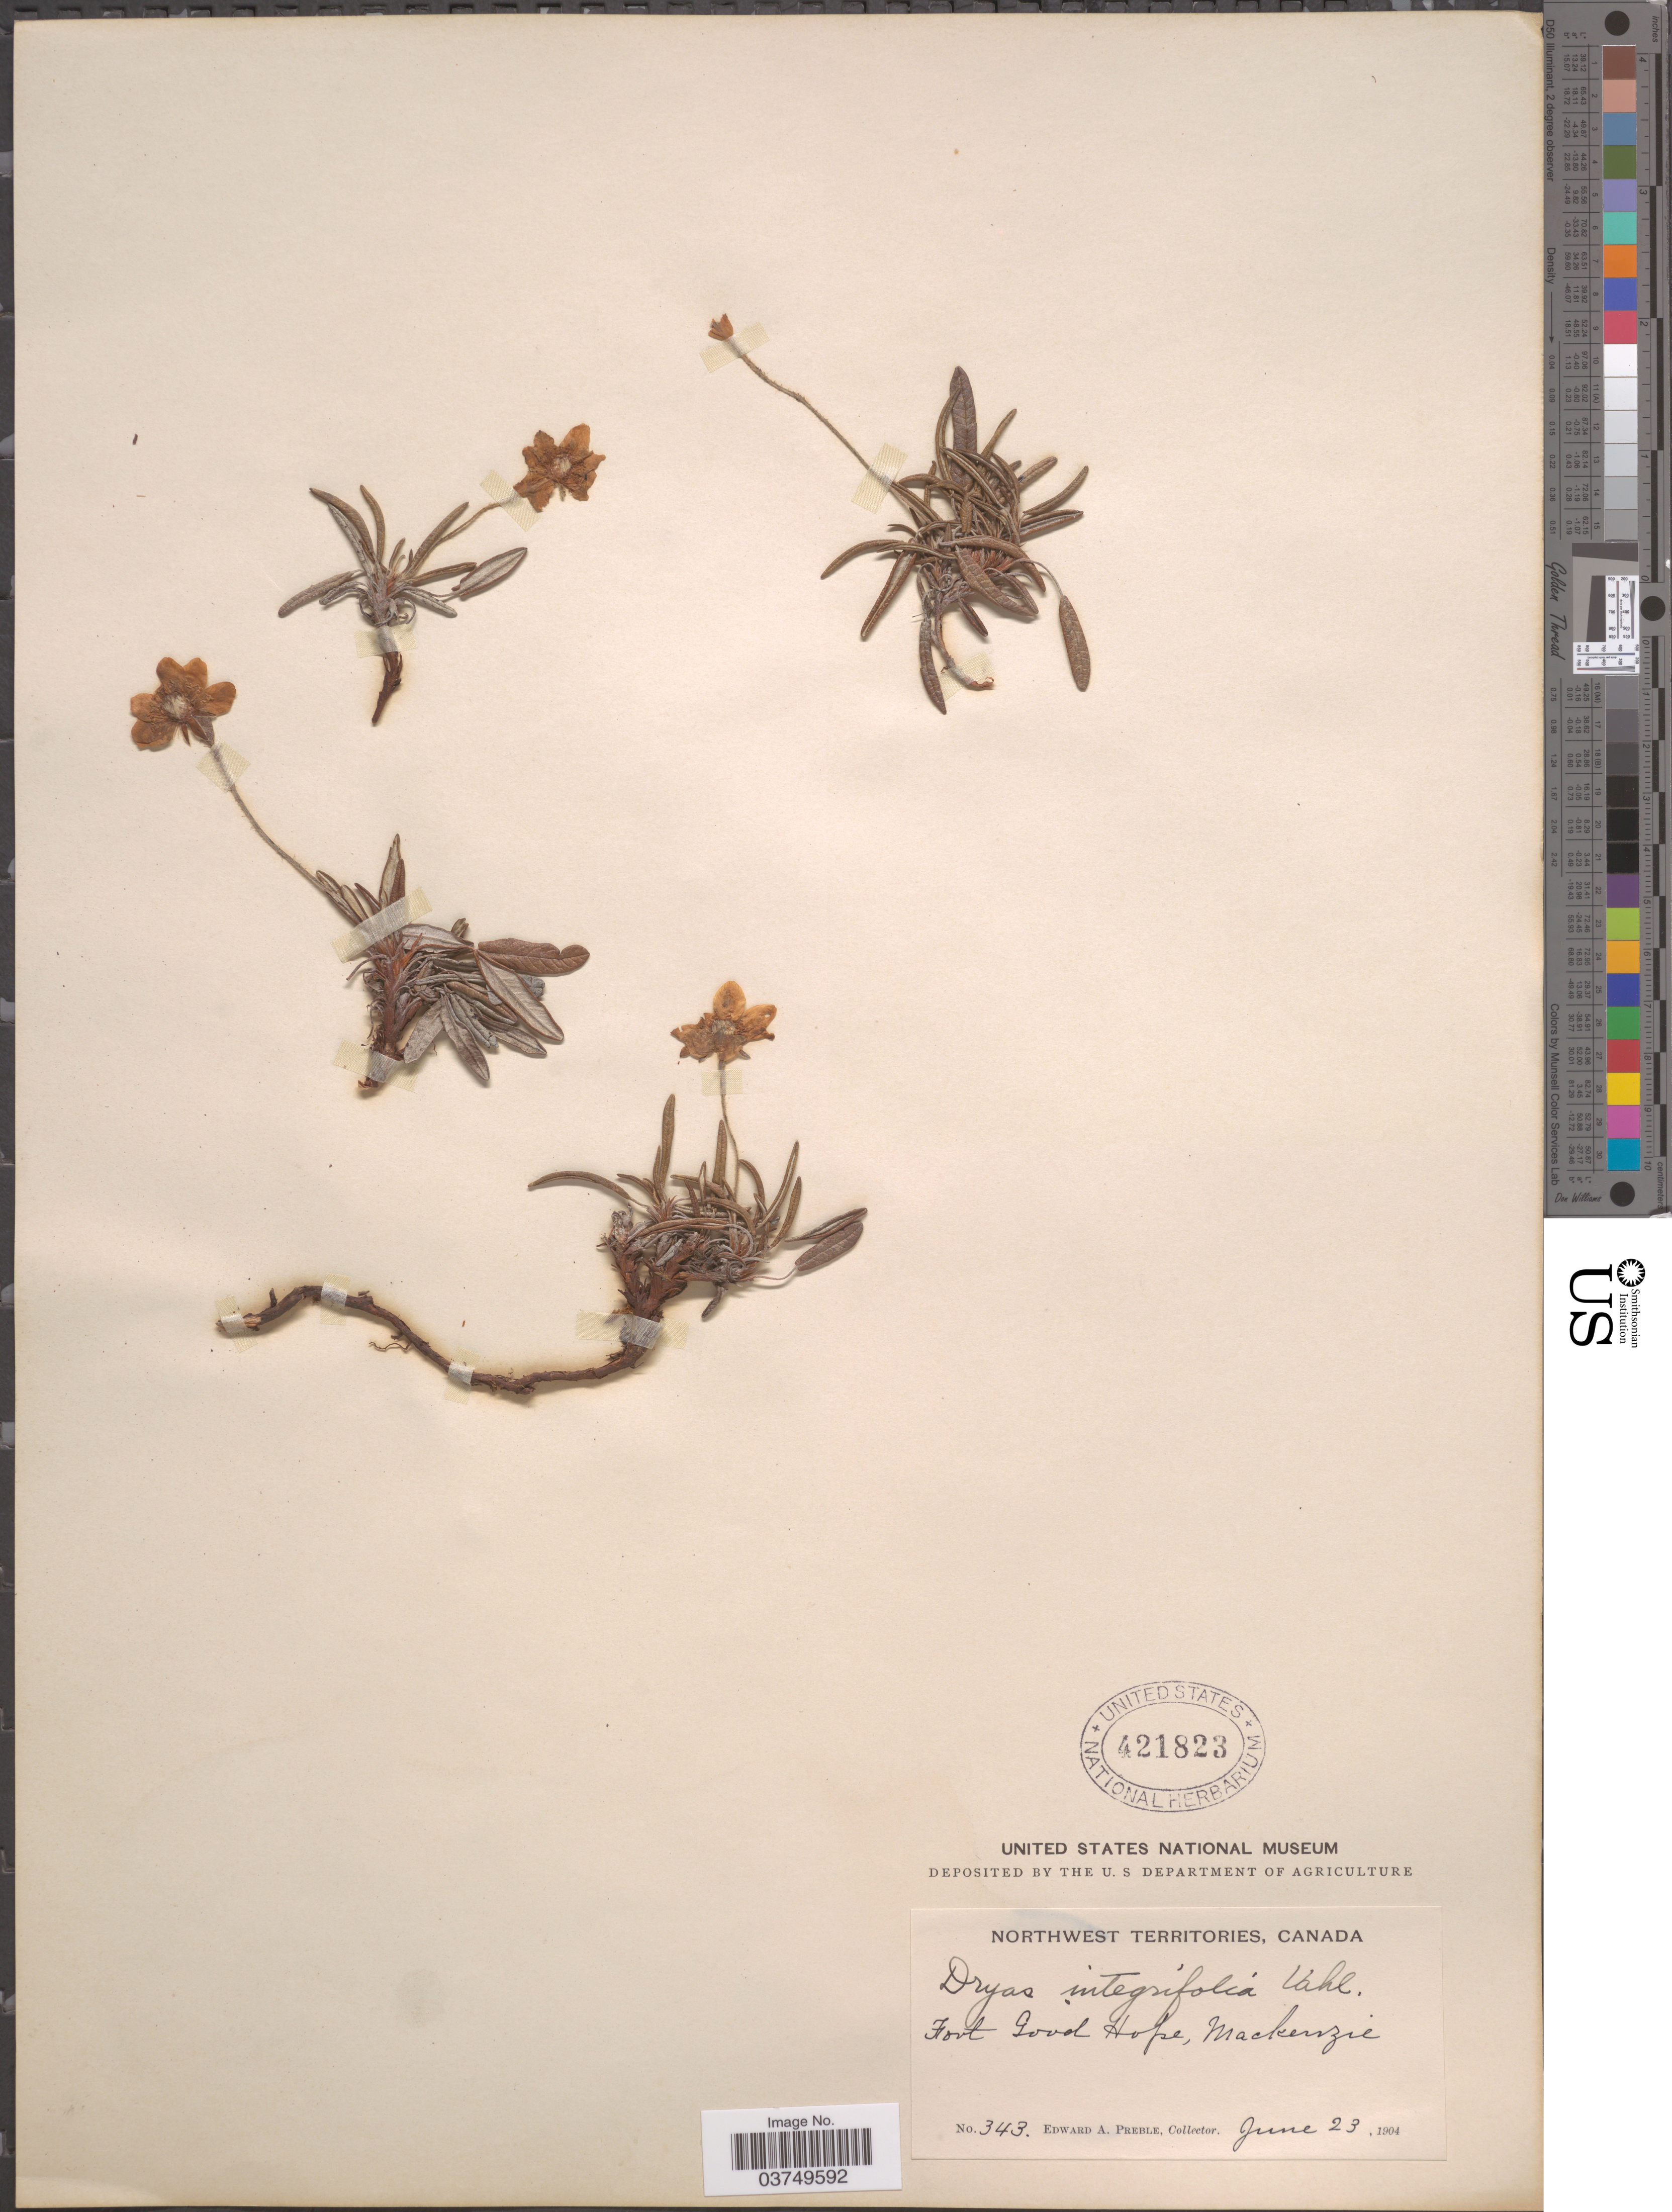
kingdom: Plantae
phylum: Tracheophyta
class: Magnoliopsida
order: Rosales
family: Rosaceae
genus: Dryas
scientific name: Dryas integrifolia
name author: Vahl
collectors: E. Preble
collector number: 343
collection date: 1904-06-23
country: Canada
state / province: Northwest Territories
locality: Fort Good Hope, Mackenzie.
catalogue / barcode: US 421823